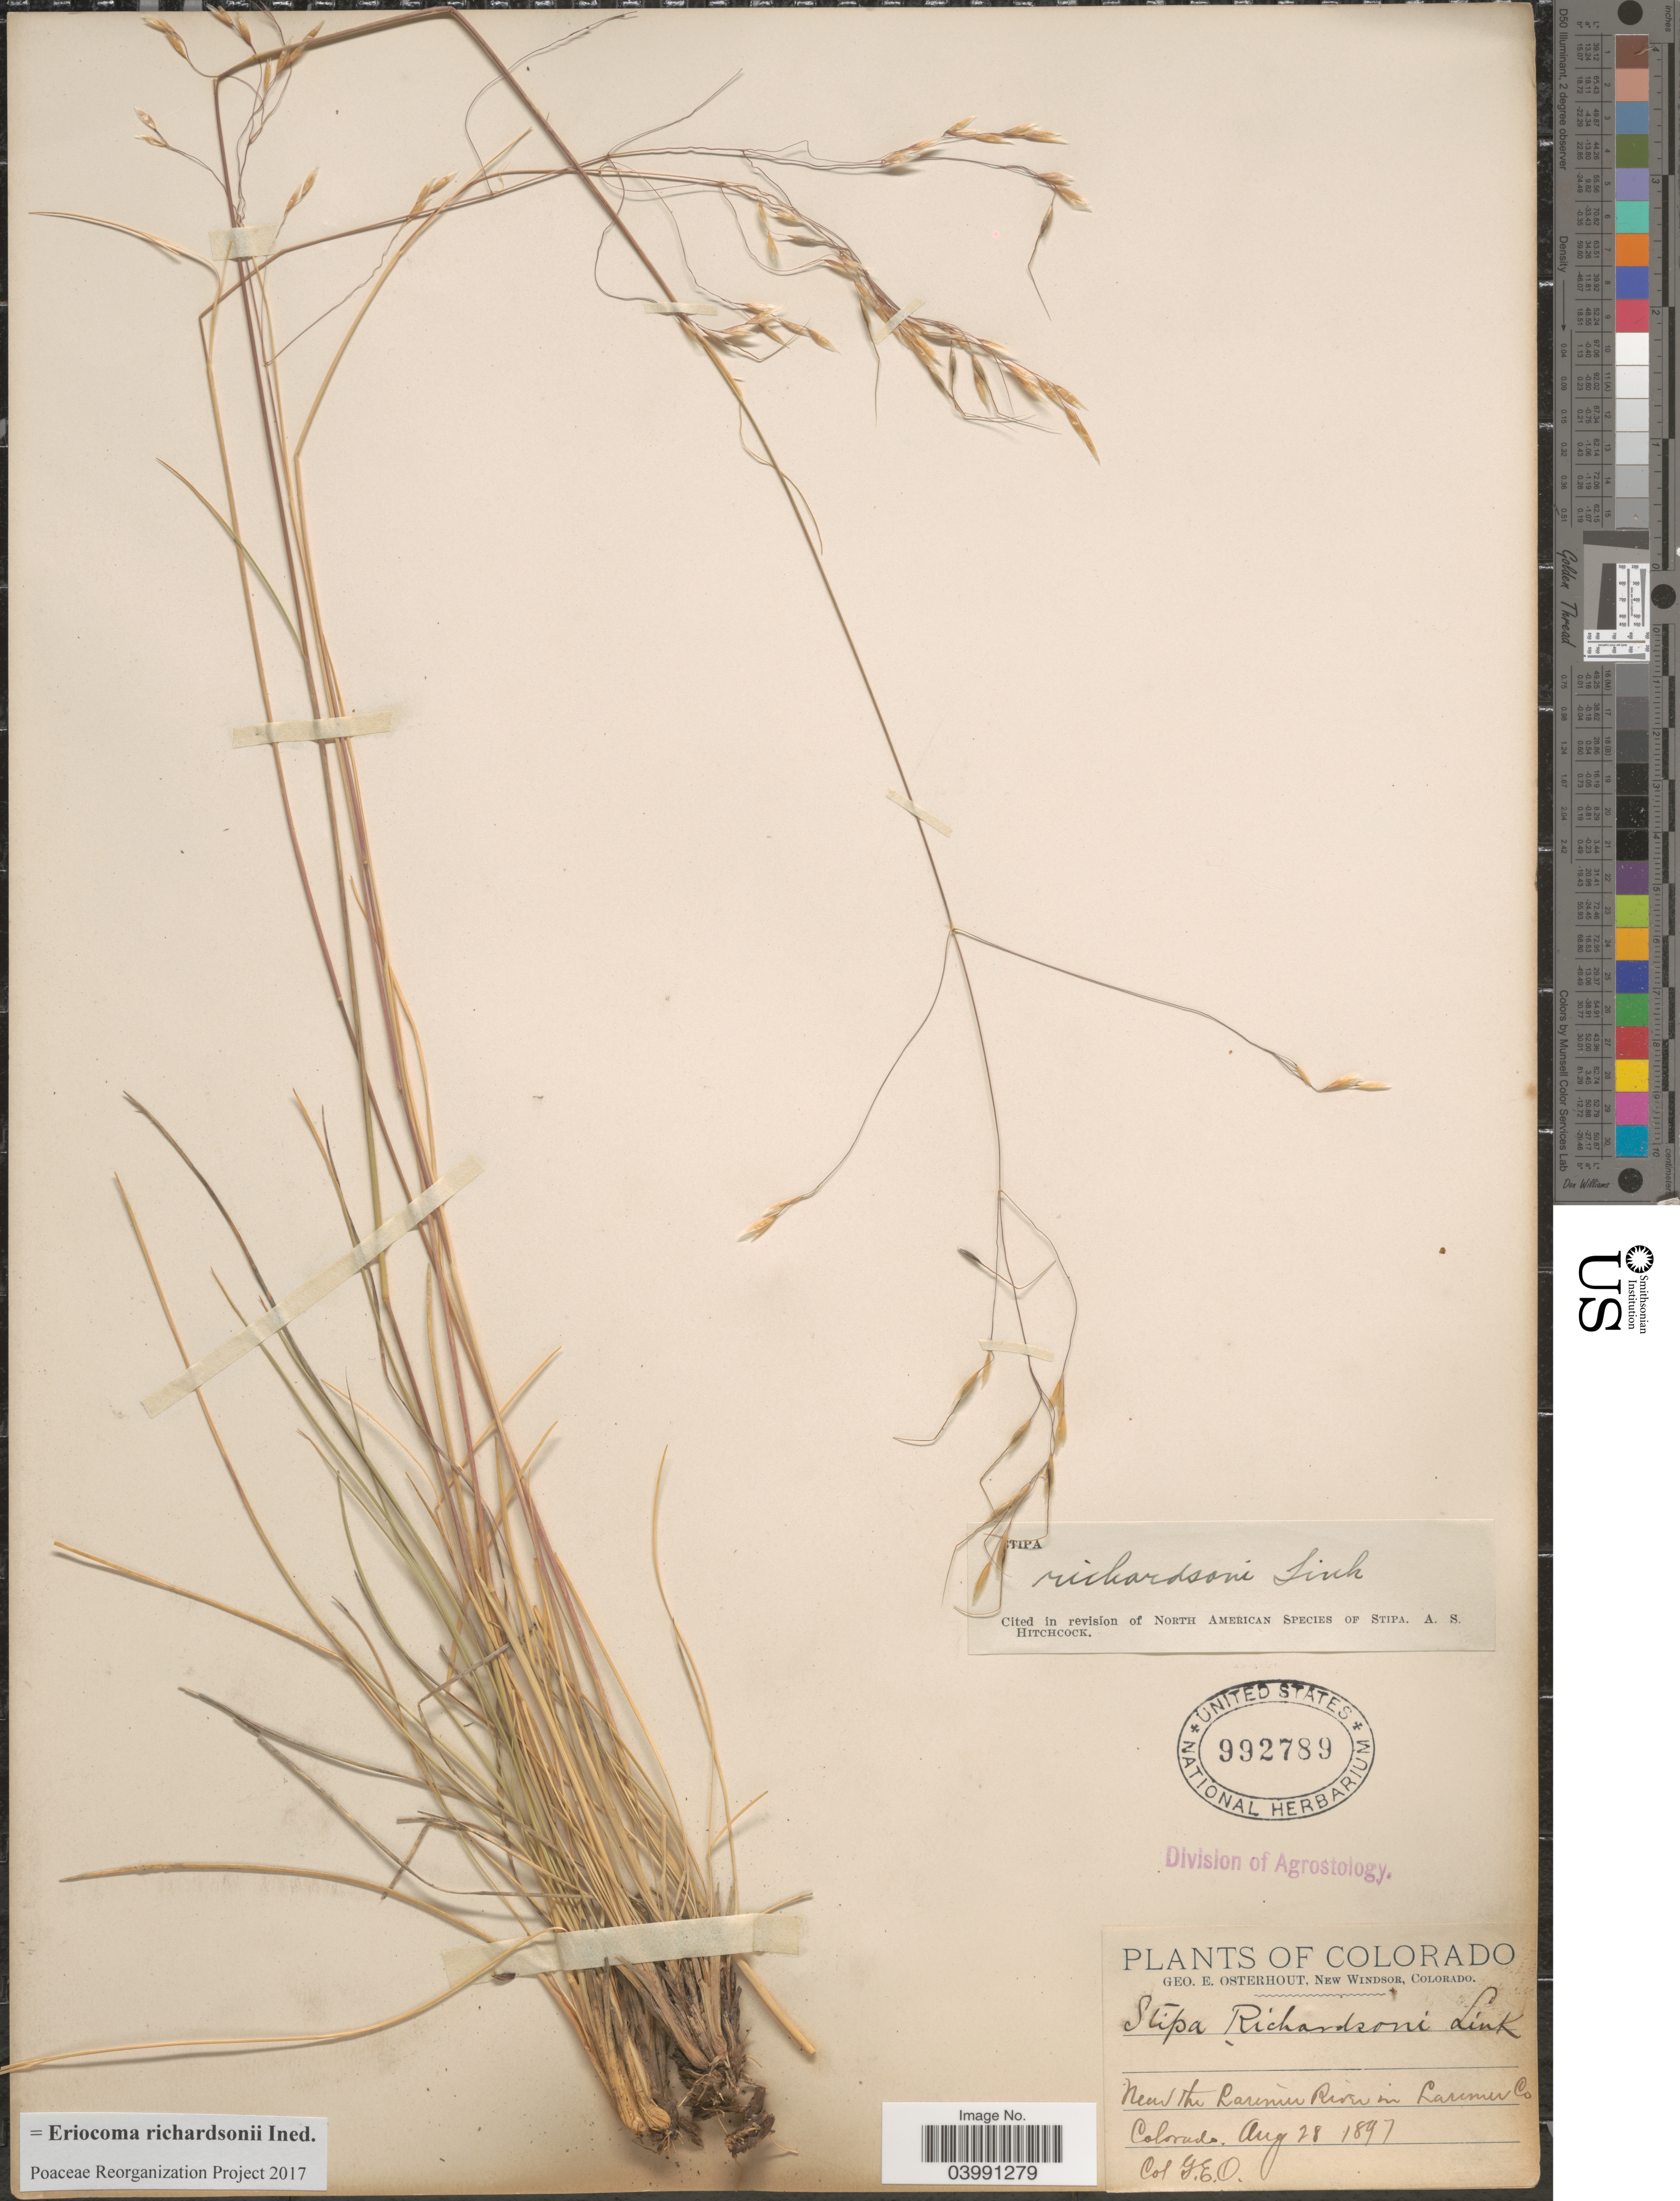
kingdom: Plantae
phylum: Tracheophyta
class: Liliopsida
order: Poales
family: Poaceae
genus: Eriocoma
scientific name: Eriocoma richardsonii ined.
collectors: G. Osterhout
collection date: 1897-08-28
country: United States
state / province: Colorado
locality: Near the Larimer River in Larimer Co.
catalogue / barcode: US 992789